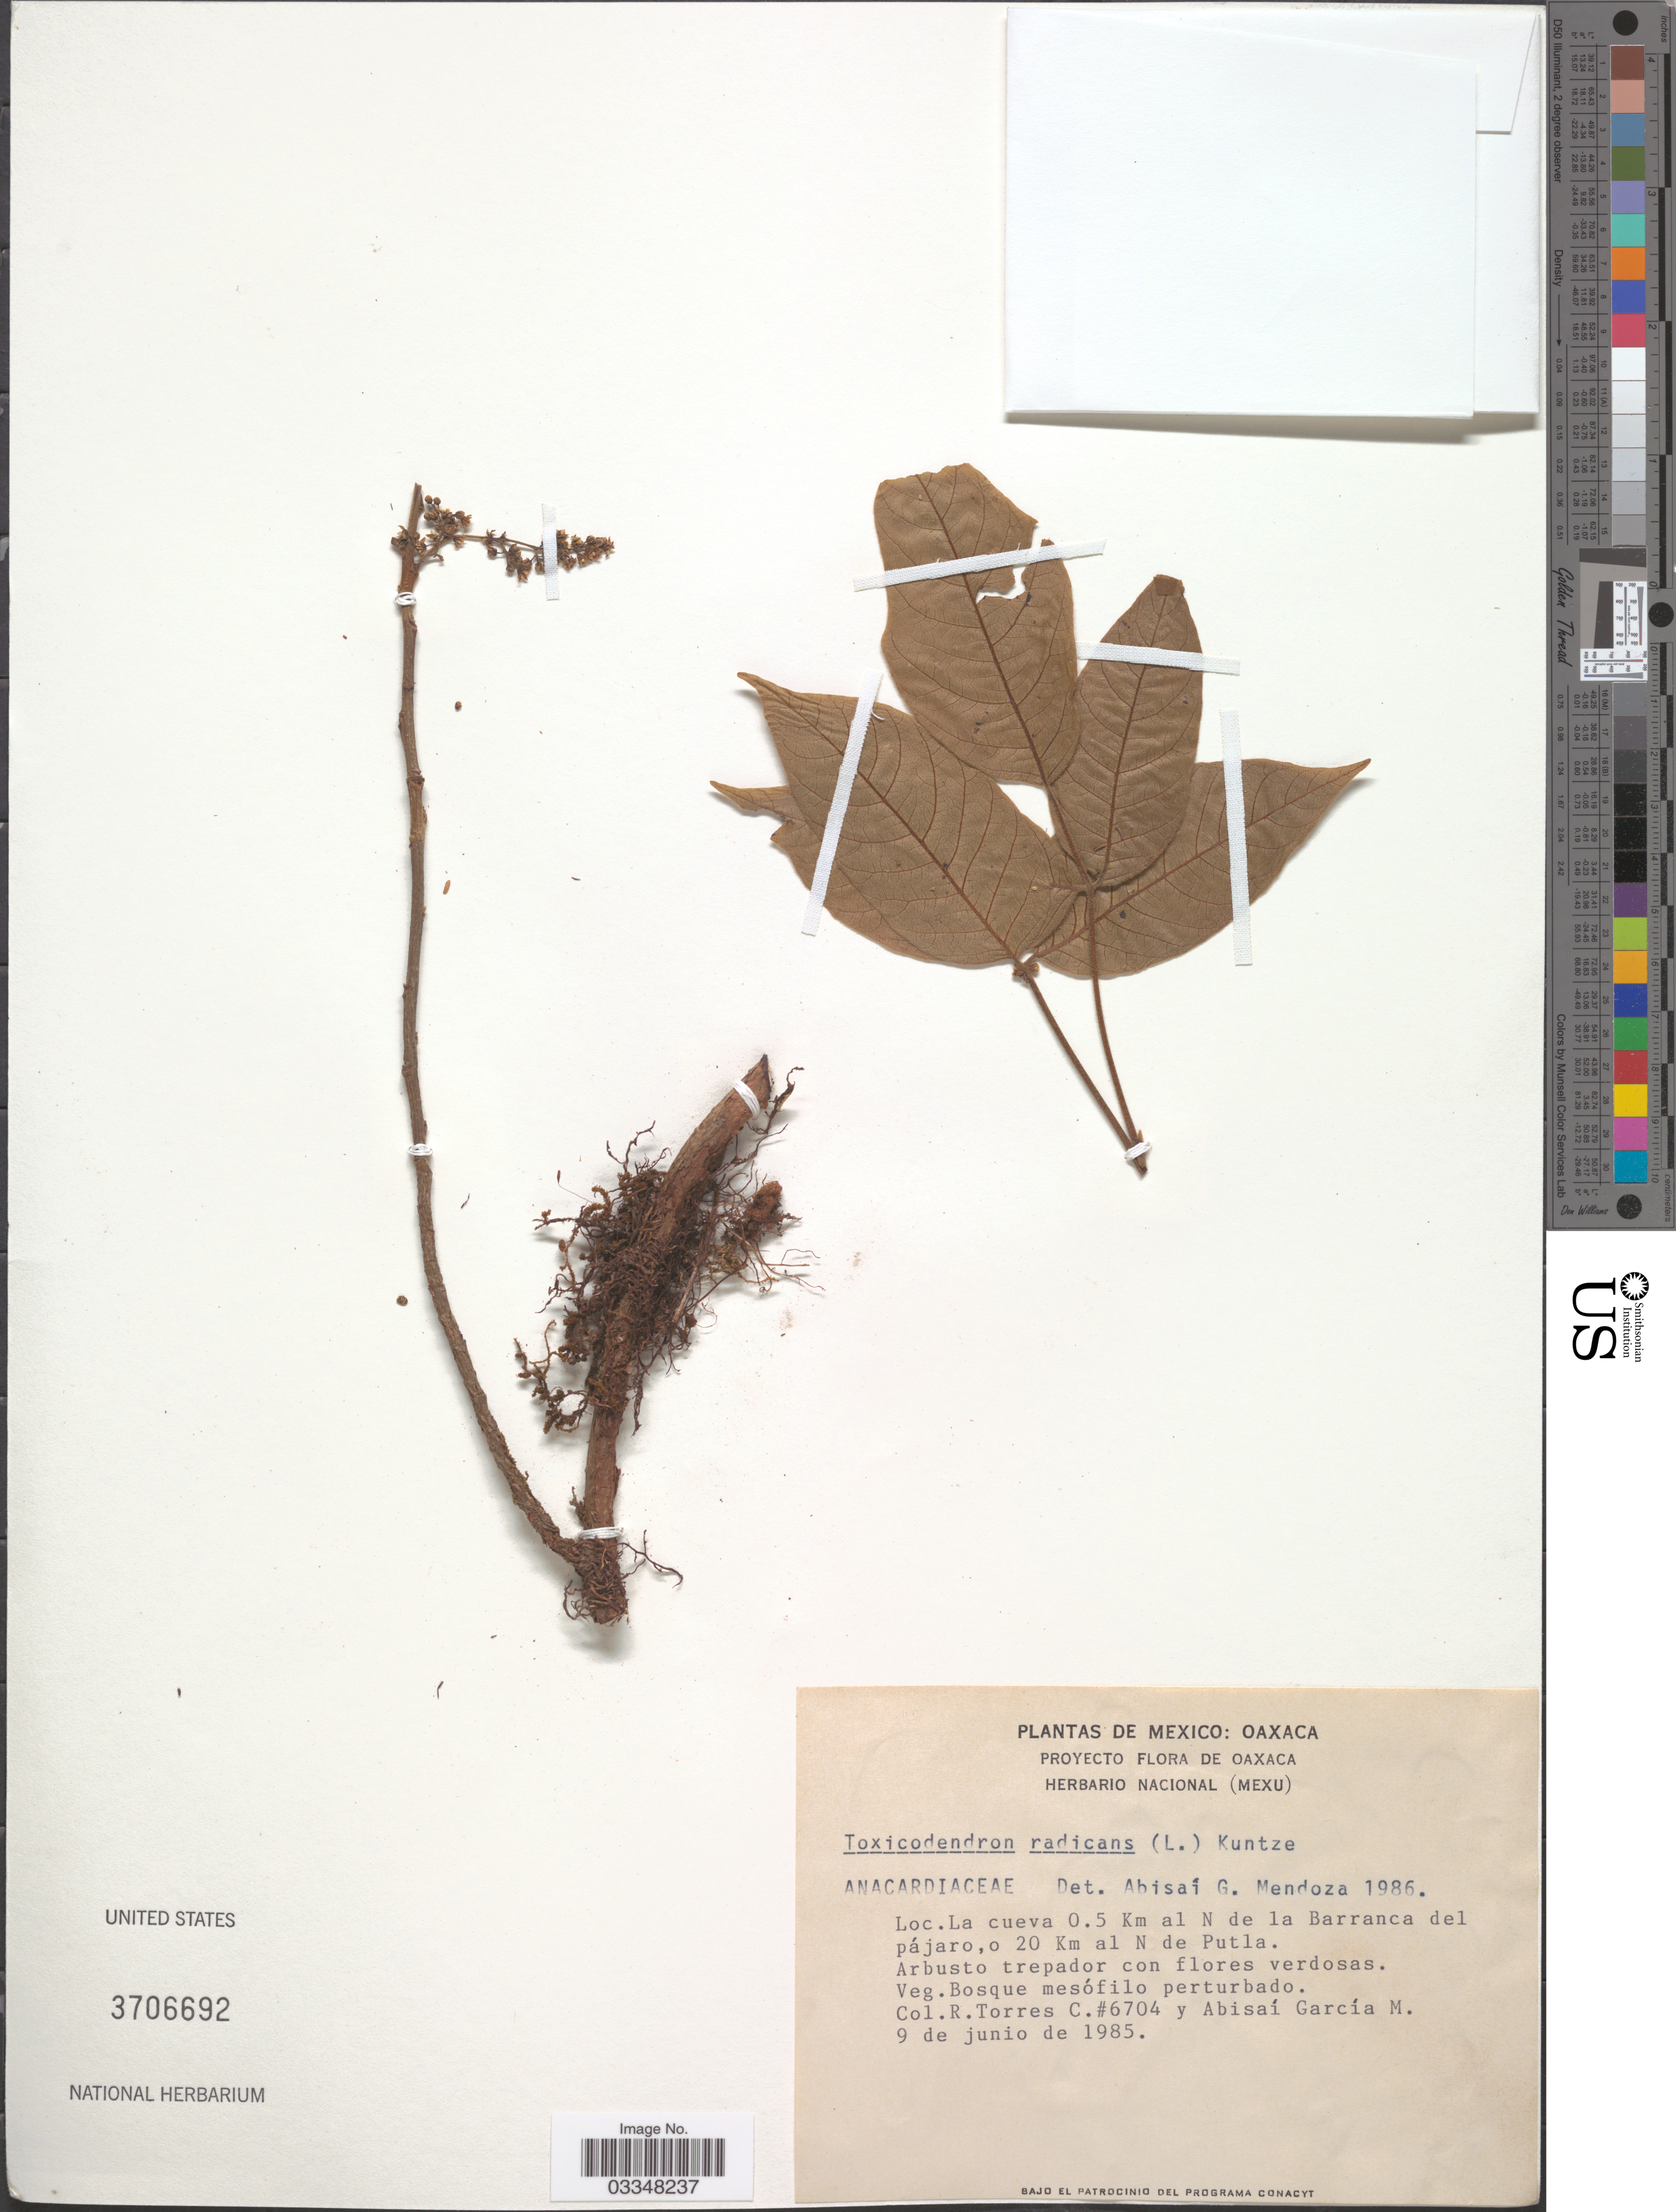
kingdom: Plantae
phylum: Tracheophyta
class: Magnoliopsida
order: Sapindales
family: Anacardiaceae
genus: Toxicodendron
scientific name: Toxicodendron radicans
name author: (L.) Kuntze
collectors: R. Torres C. & A. García M.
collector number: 6704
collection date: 1985-06-09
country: Mexico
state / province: Oaxaca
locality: La cueva 0.5 Km al N de la Barranca del pájaro, o 20 Km al N de Putla.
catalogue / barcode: US 3706692